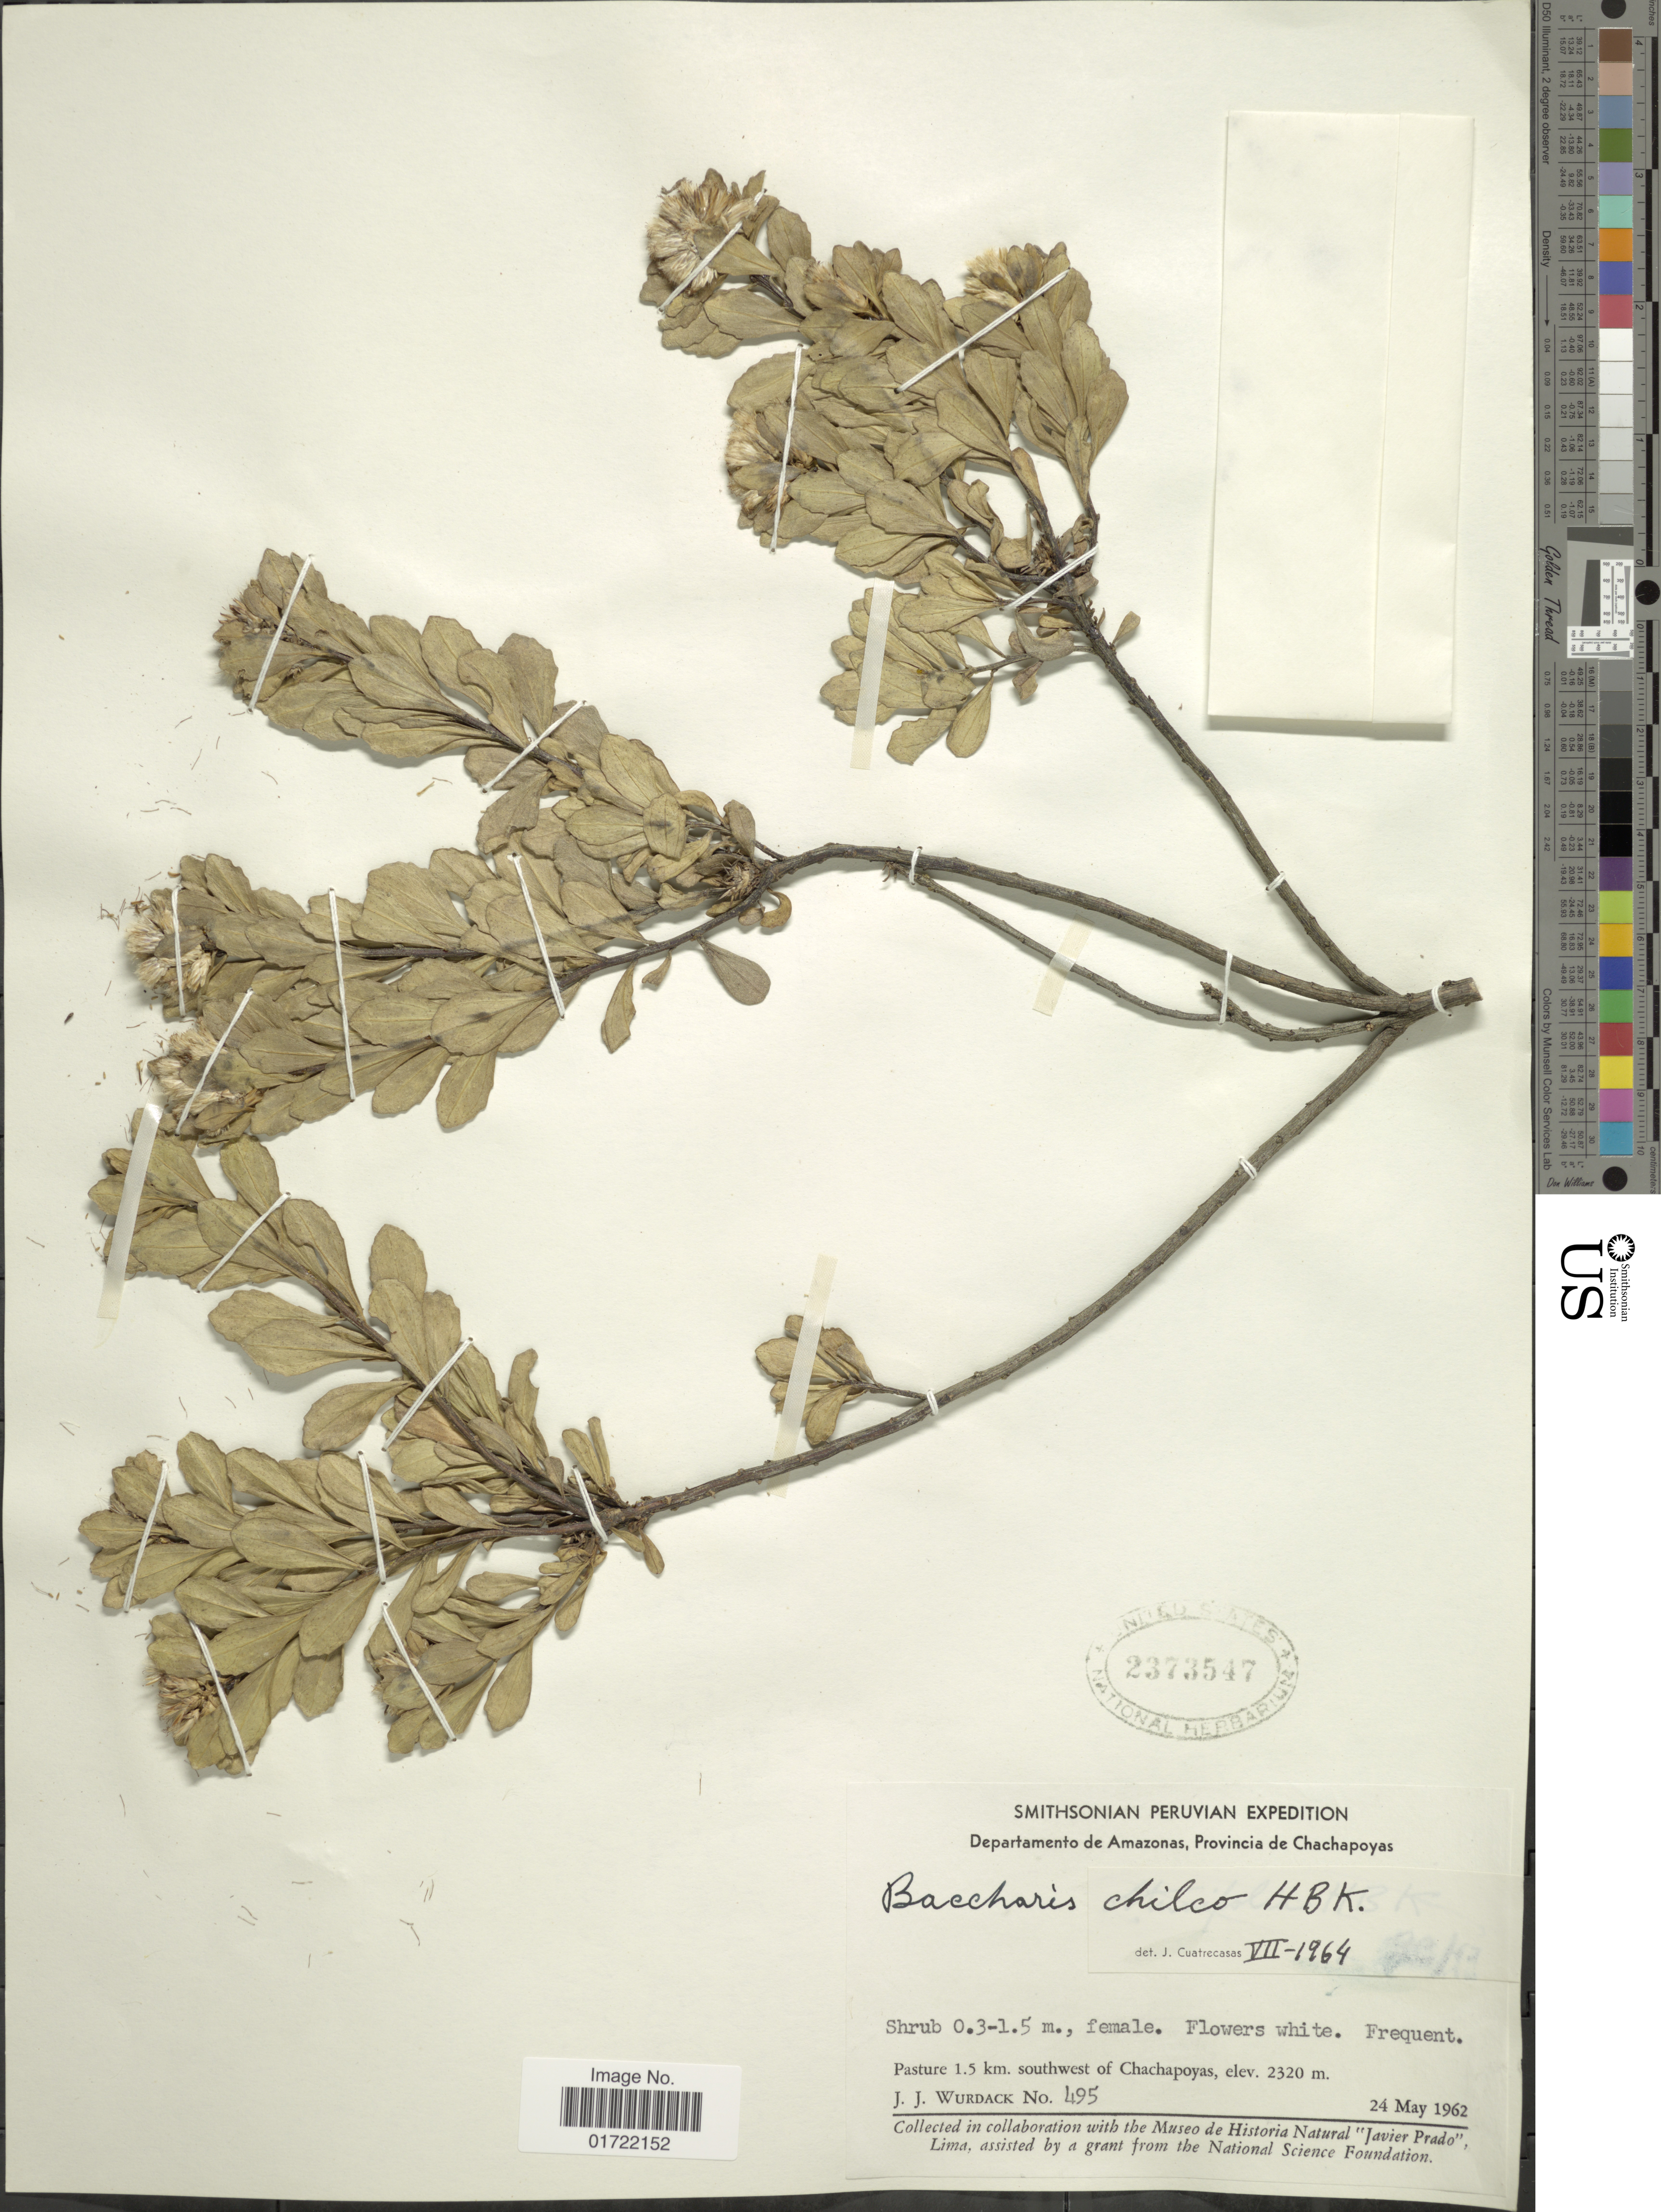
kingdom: Plantae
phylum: Tracheophyta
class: Magnoliopsida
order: Asterales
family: Asteraceae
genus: Baccharis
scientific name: Baccharis chilco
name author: Kunth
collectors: J. J. Wurdack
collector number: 495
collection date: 1962-05-24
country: Peru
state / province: Amazonas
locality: Departamento de Amazonas, Provincia de Chachapoyas, Pasture 1.5 km. southwest of Chachapoyas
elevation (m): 2320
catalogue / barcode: US 2373547